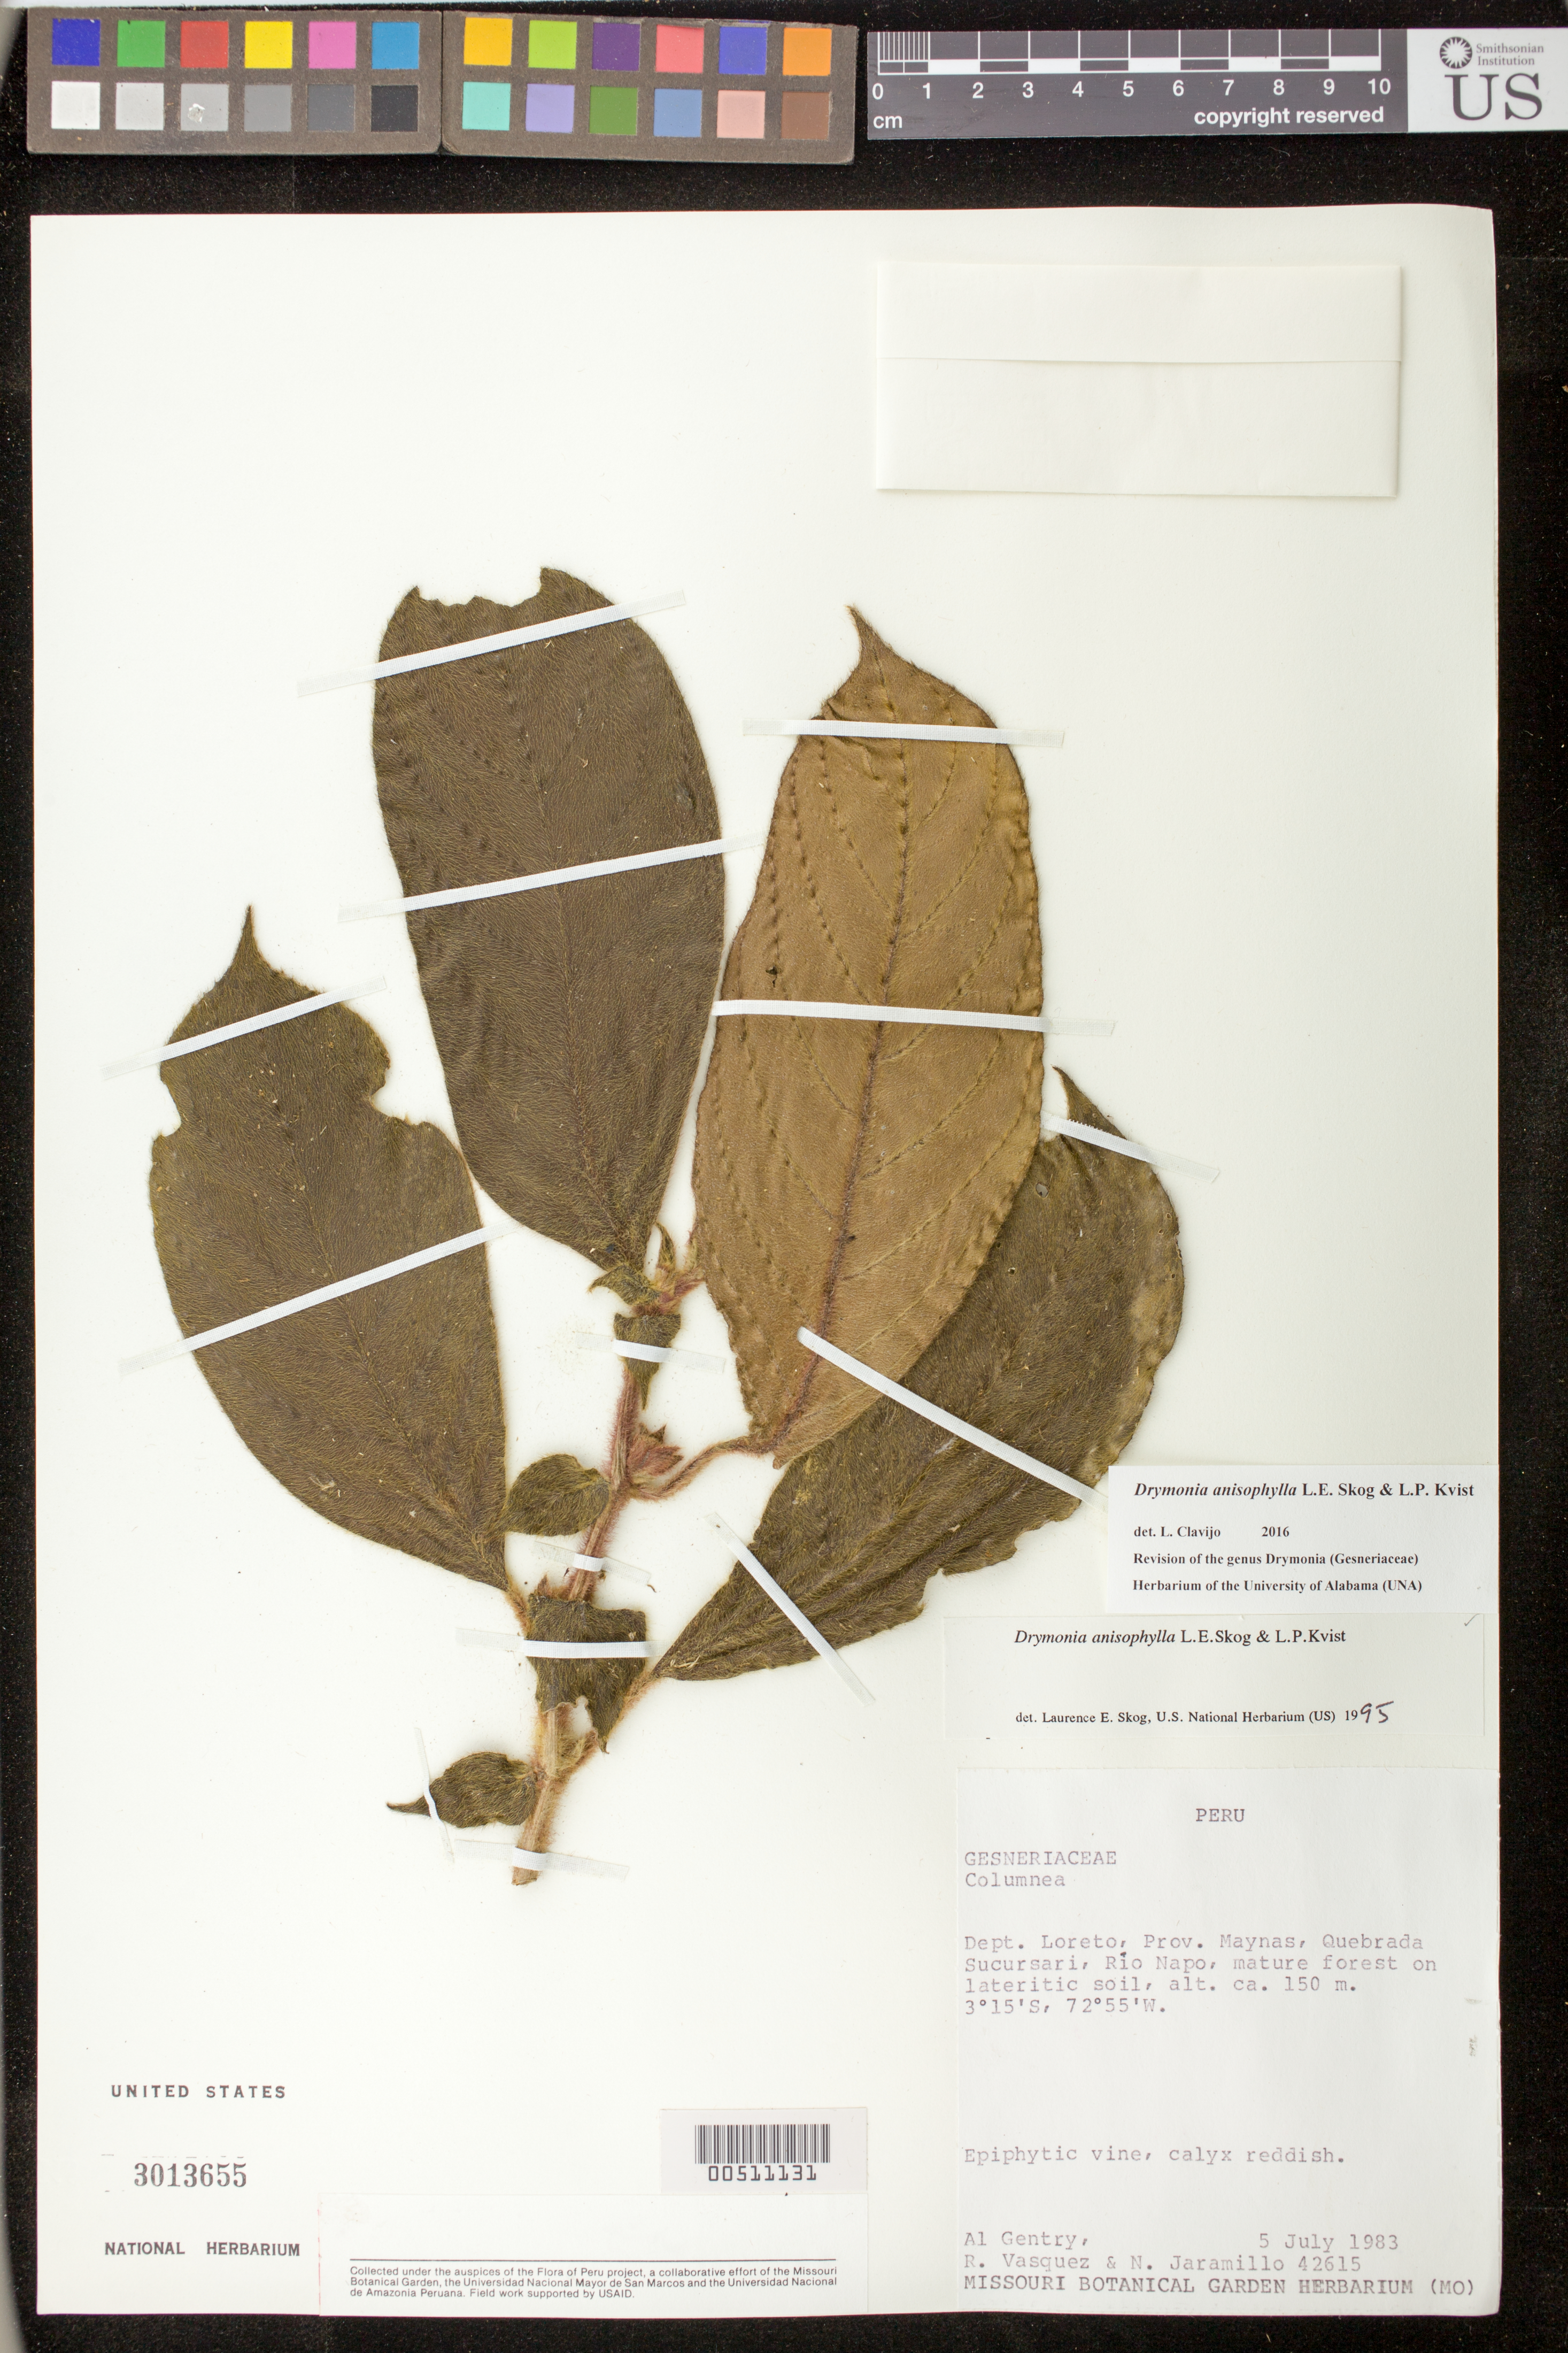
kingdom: Plantae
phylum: Tracheophyta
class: Magnoliopsida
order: Lamiales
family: Gesneriaceae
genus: Drymonia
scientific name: Drymonia anisophylla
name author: L.E. Skog & L.P. Kvist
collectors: A. H. Gentry, C. Díaz & N. Jaramillo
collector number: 21930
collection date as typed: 15 May 1978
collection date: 1978-05-15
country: Peru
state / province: Loreto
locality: Maynas, Quebrada Sucursari, Rio Napo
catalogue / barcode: US 3013655